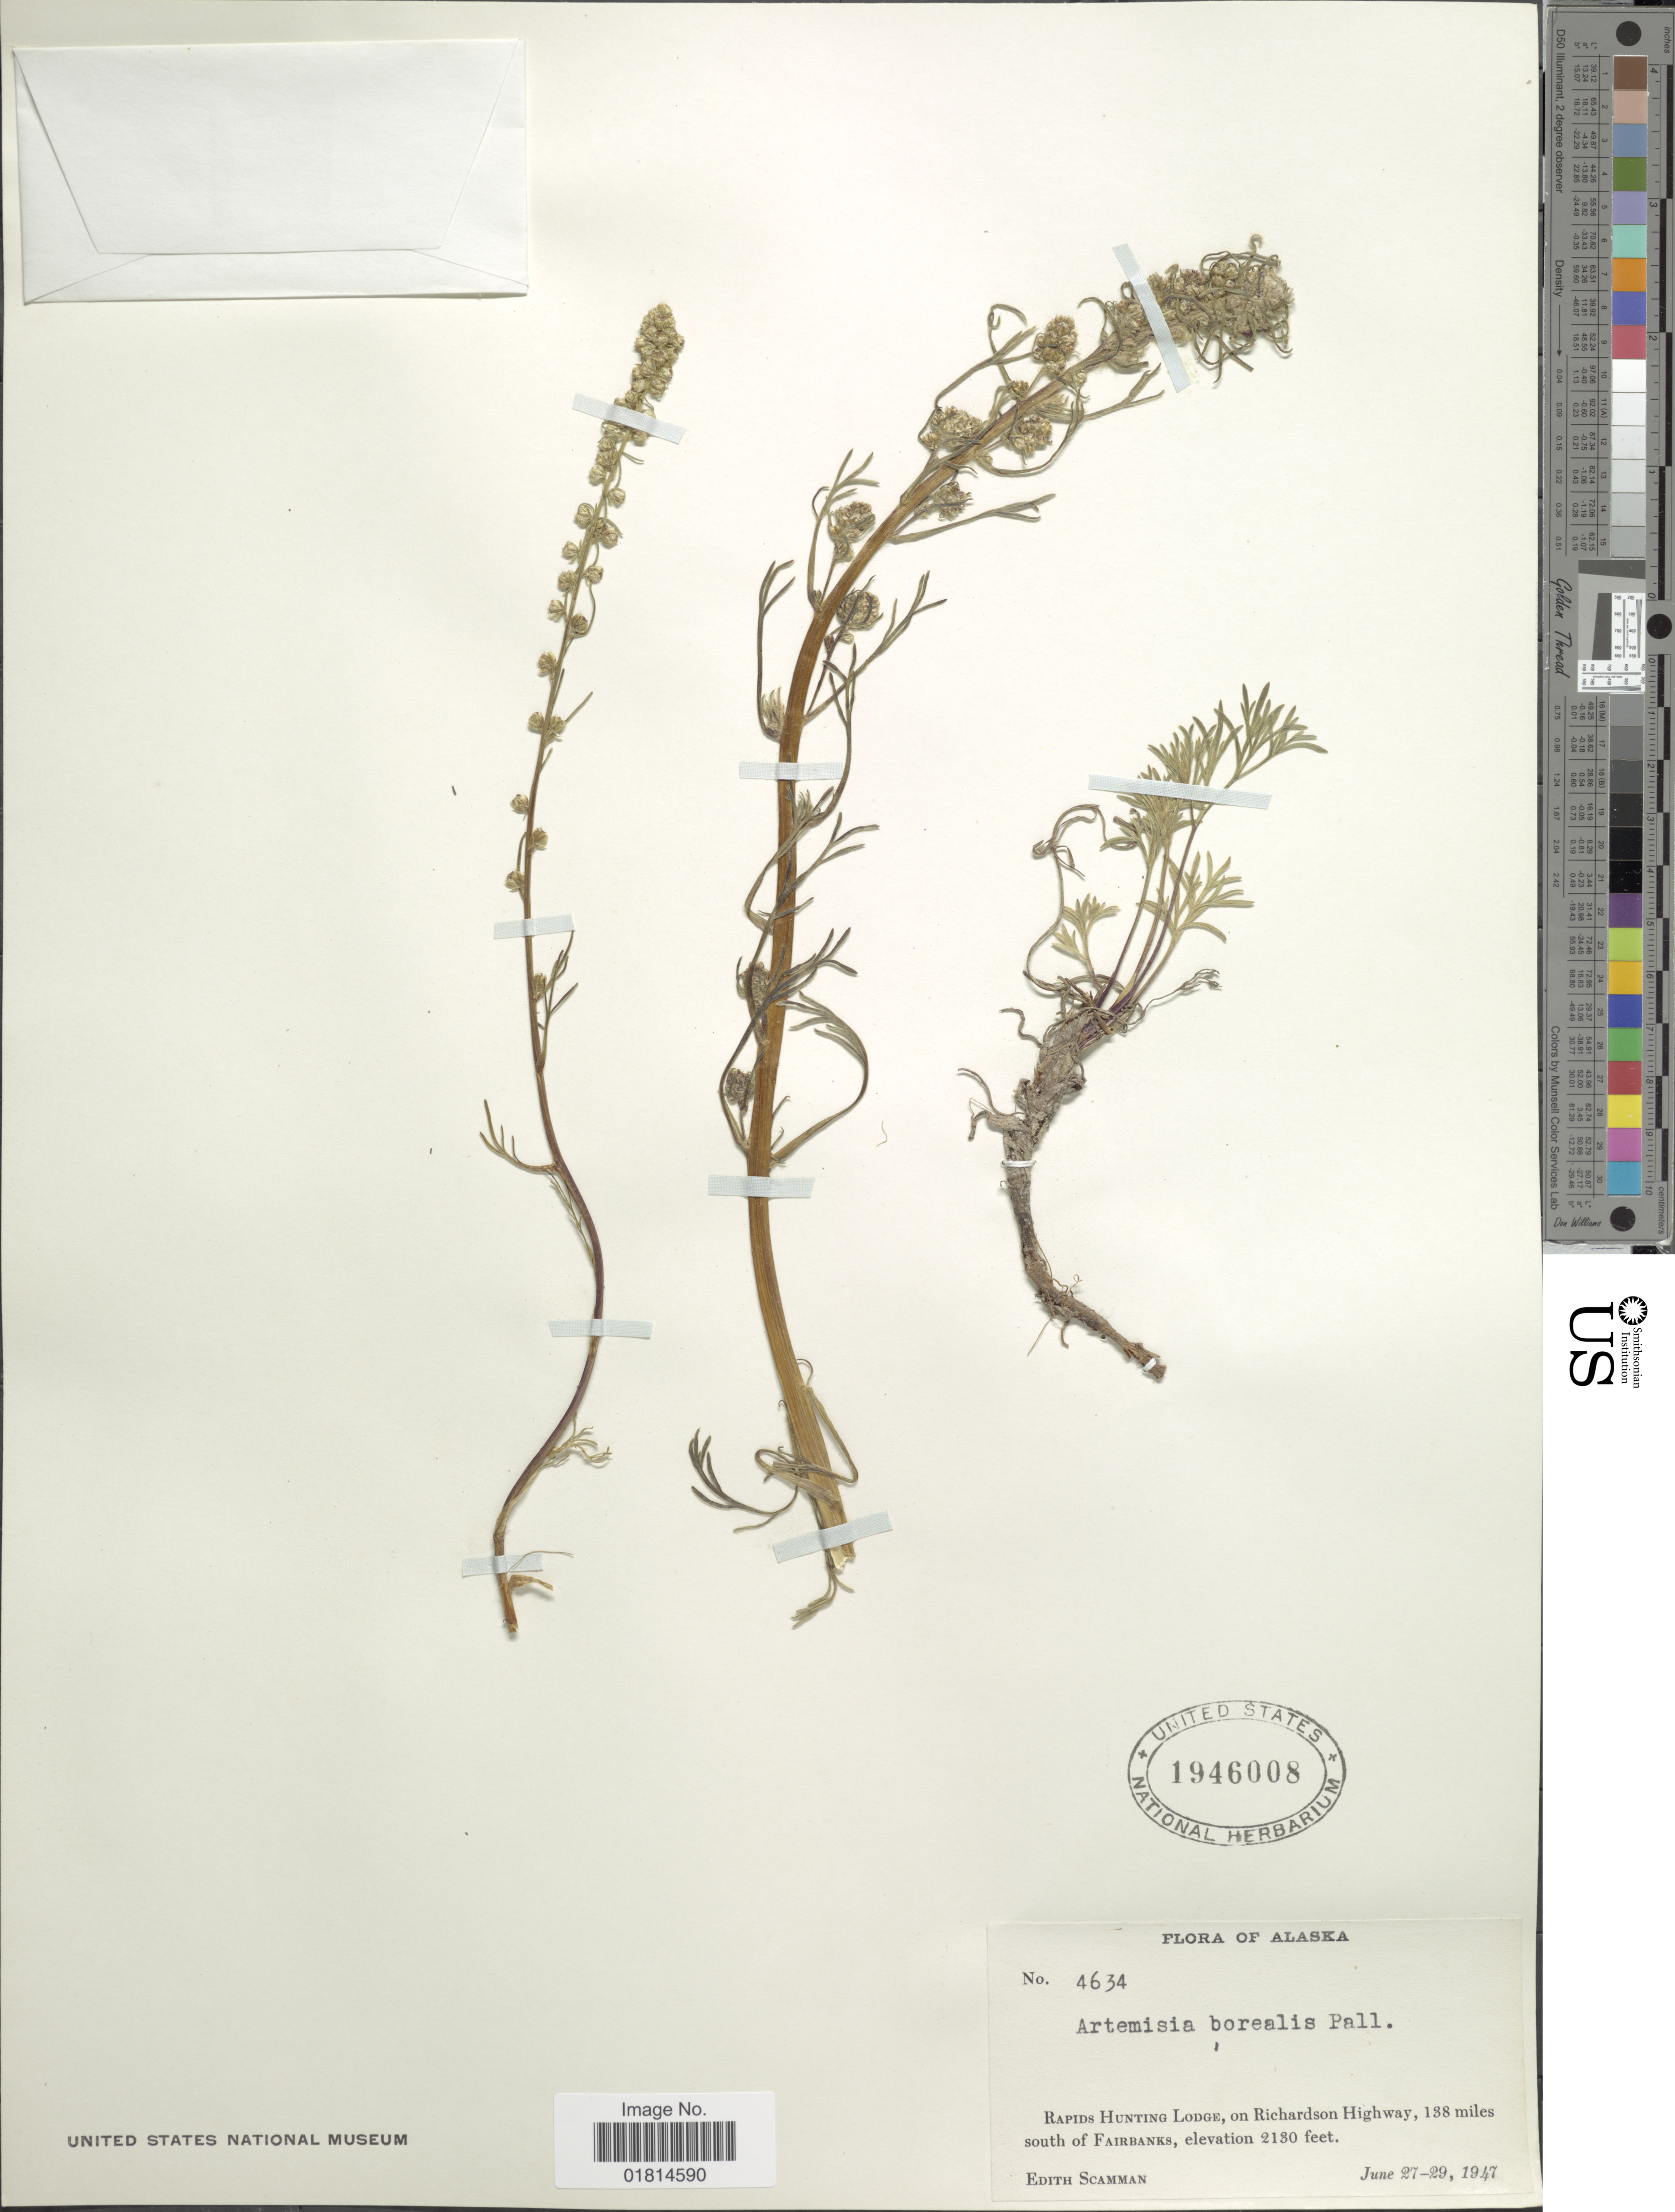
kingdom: Plantae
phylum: Tracheophyta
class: Magnoliopsida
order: Asterales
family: Asteraceae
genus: Artemisia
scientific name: Artemisia borealis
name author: Pall.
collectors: E. Scamman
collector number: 4634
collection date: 1947-06-27/1947-06-29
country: United States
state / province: Alaska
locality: Rapids Hunting Lodge, on Richardson Highway, 138 miles south of Fairbanks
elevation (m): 649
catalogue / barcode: US 1946008